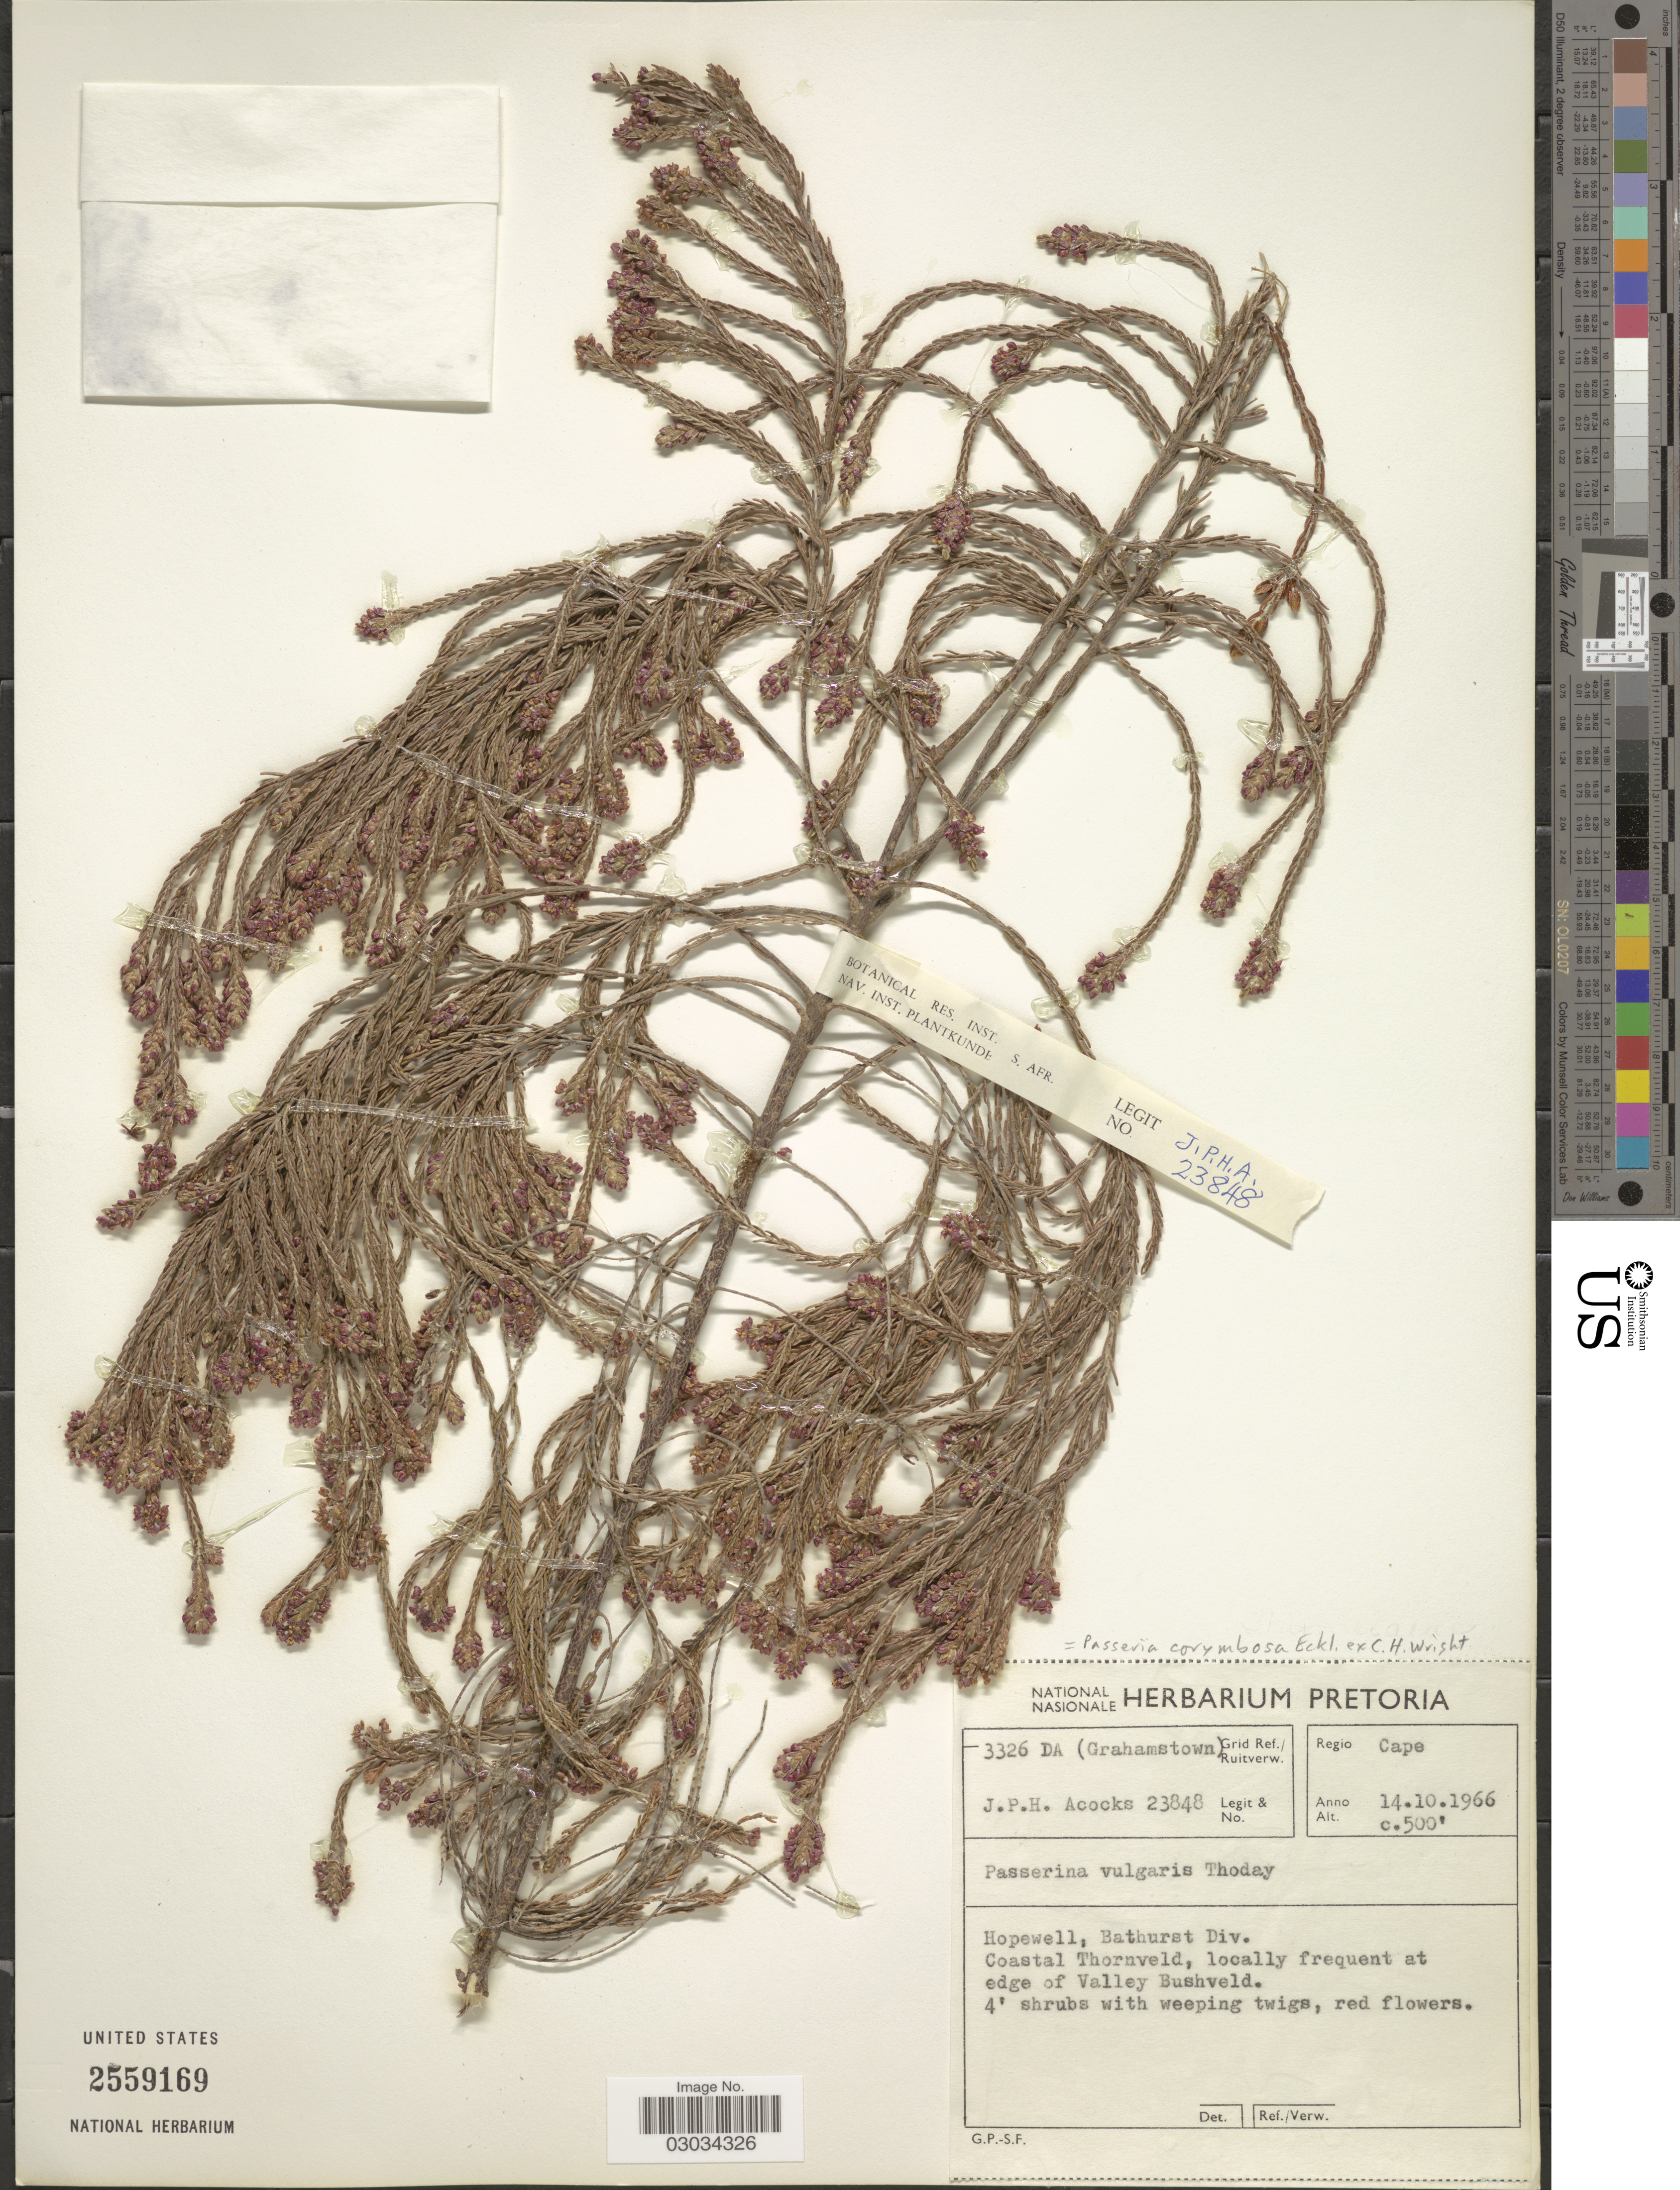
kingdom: Plantae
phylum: Tracheophyta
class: Magnoliopsida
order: Malvales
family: Thymelaeaceae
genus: Passerina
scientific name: Passerina corymbosa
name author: Eckl. ex C.H. Wright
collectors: J. P. Acocks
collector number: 23848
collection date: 1966-10-14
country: South Africa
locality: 3326 DA (Grahamstown) Grid Ref./ Ruitverw. Regio Cape. Hopewell, Bathurst Div. Coastal Thornveld, locally frequent at edge of Valley Bushveld.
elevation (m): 152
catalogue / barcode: US 2559169